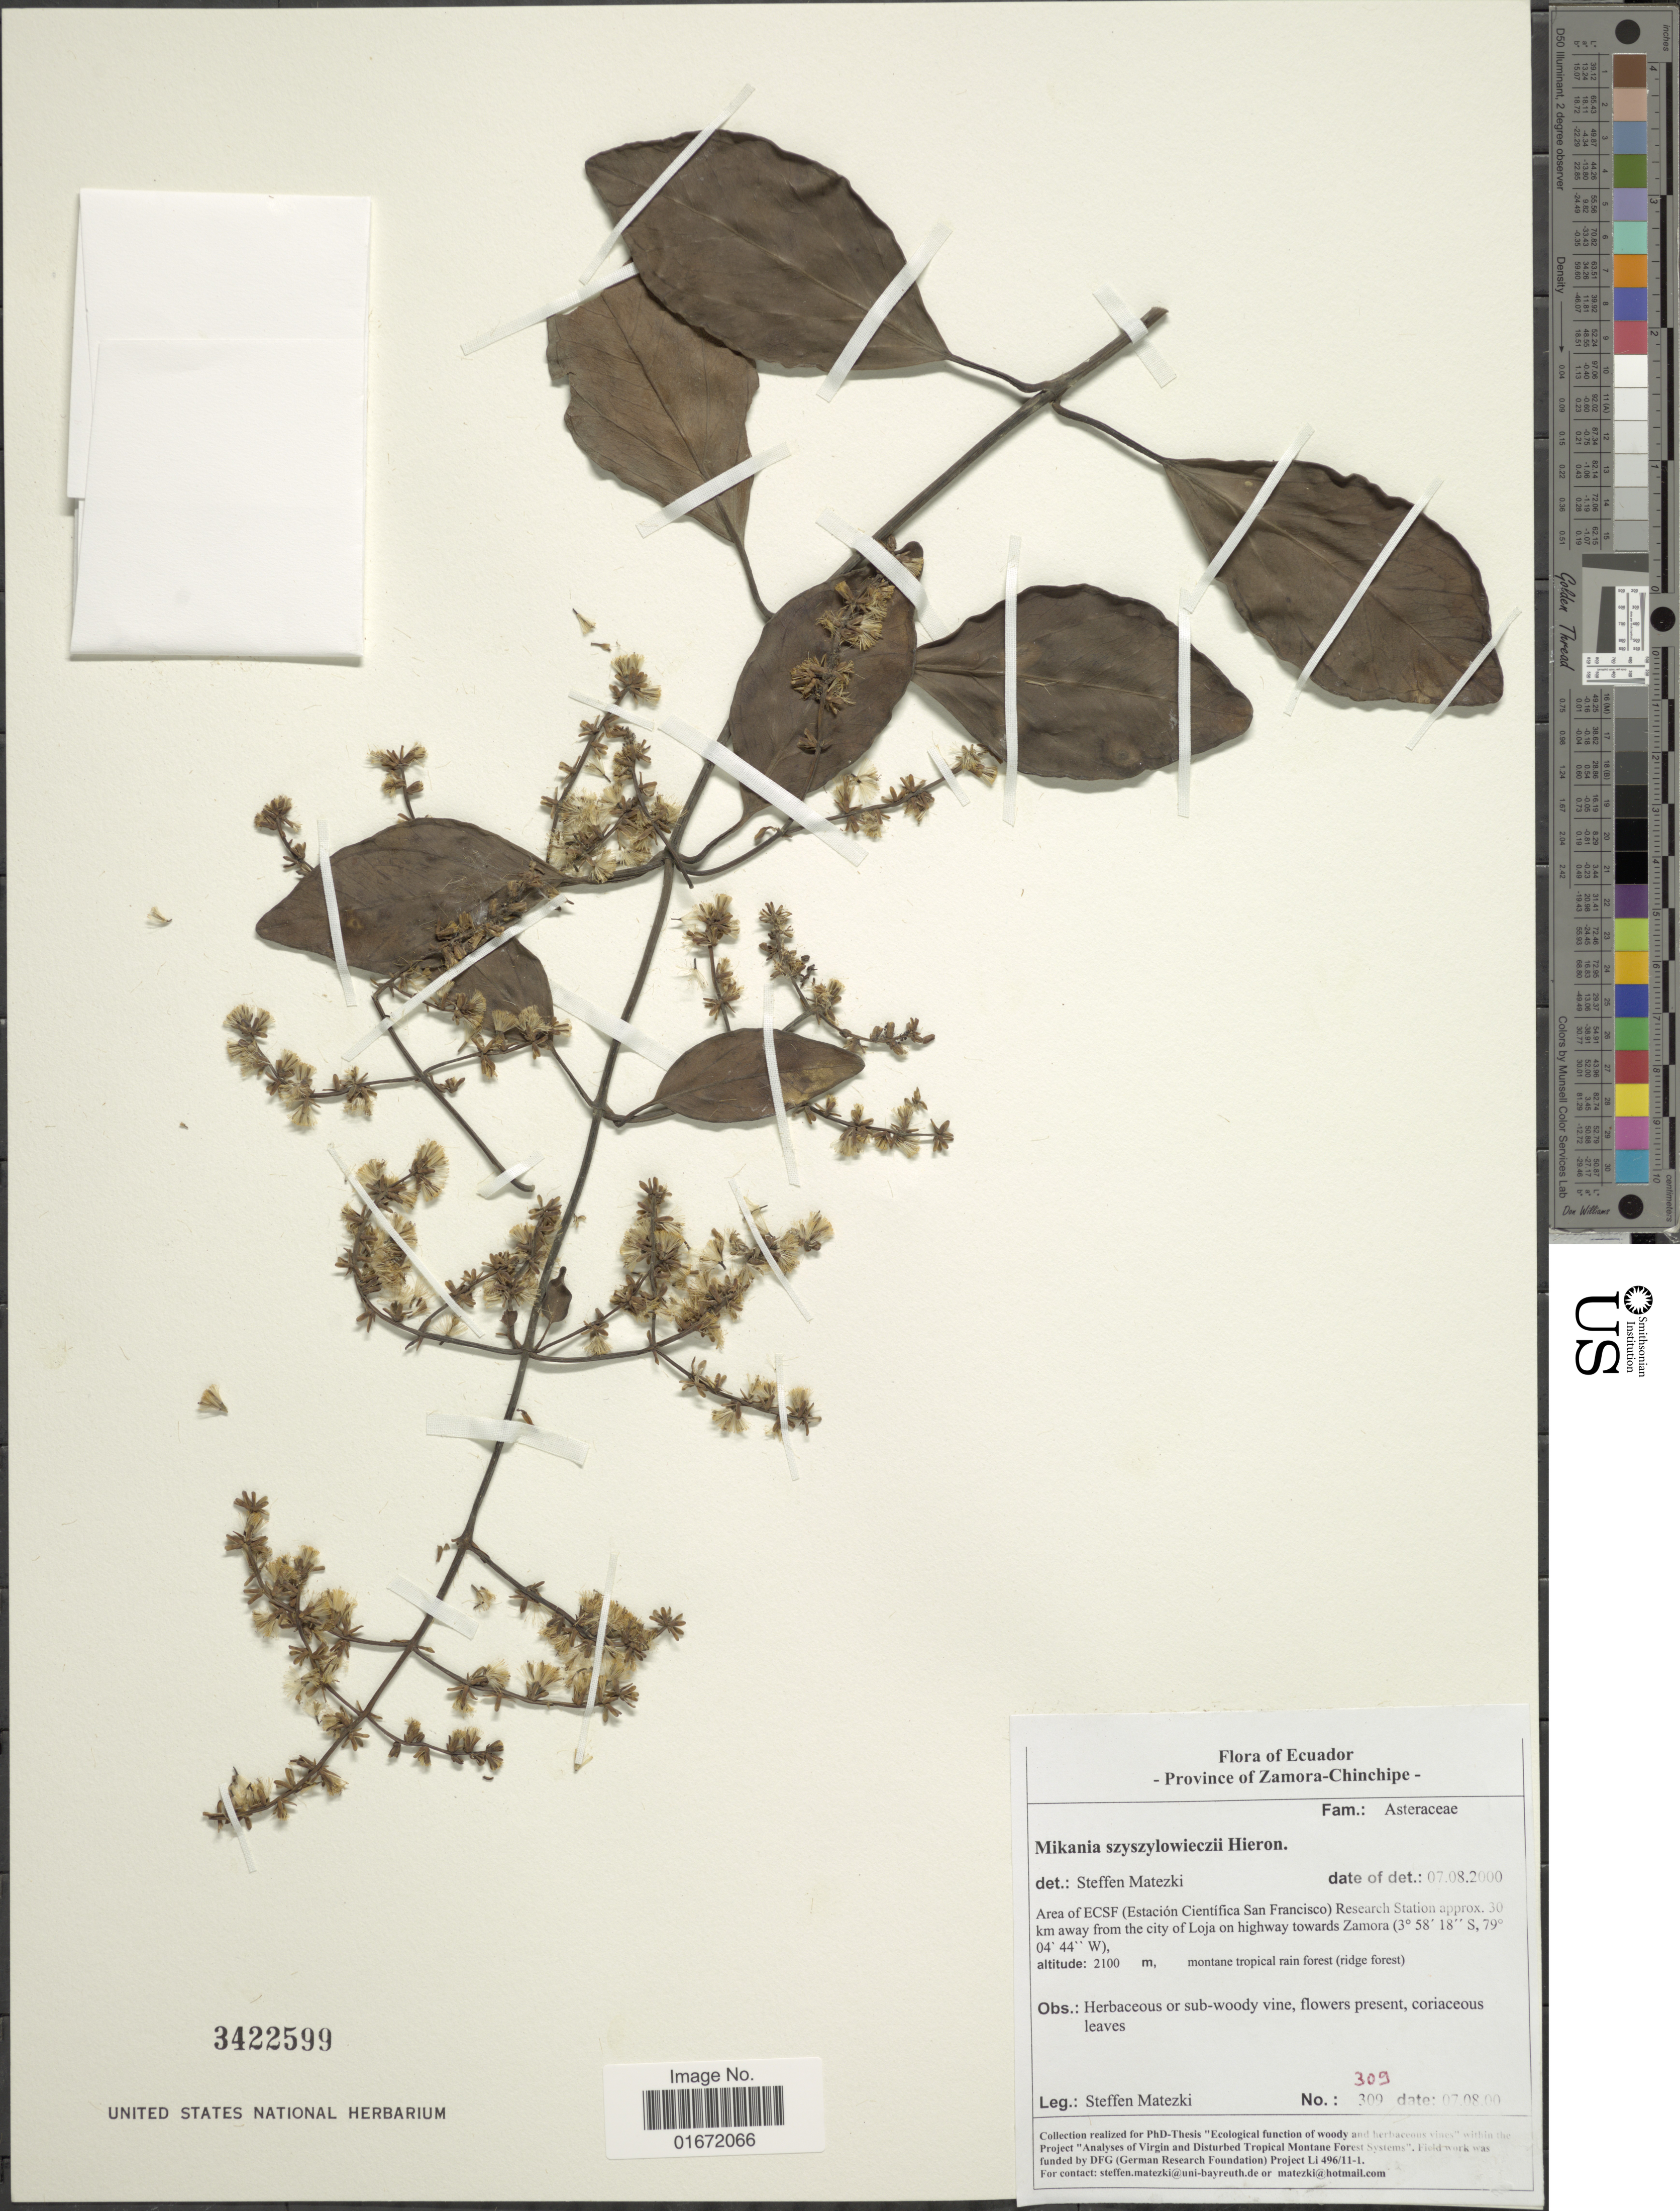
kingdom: Plantae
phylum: Tracheophyta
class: Magnoliopsida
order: Asterales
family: Asteraceae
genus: Mikania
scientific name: Mikania szyszylowiczii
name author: Hieron.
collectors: S. Matezki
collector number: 309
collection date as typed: Transcribed d/m/y: 7/8/0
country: Ecuador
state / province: Zamora-Chinchipe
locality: Province of Zamora-Chinchipe. Area of ECSF (Estación Cientifica San Francisco) Research Station approx. 30 km away from the city of Loja on highway towards Zamora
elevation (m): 2100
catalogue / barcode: US 3422599